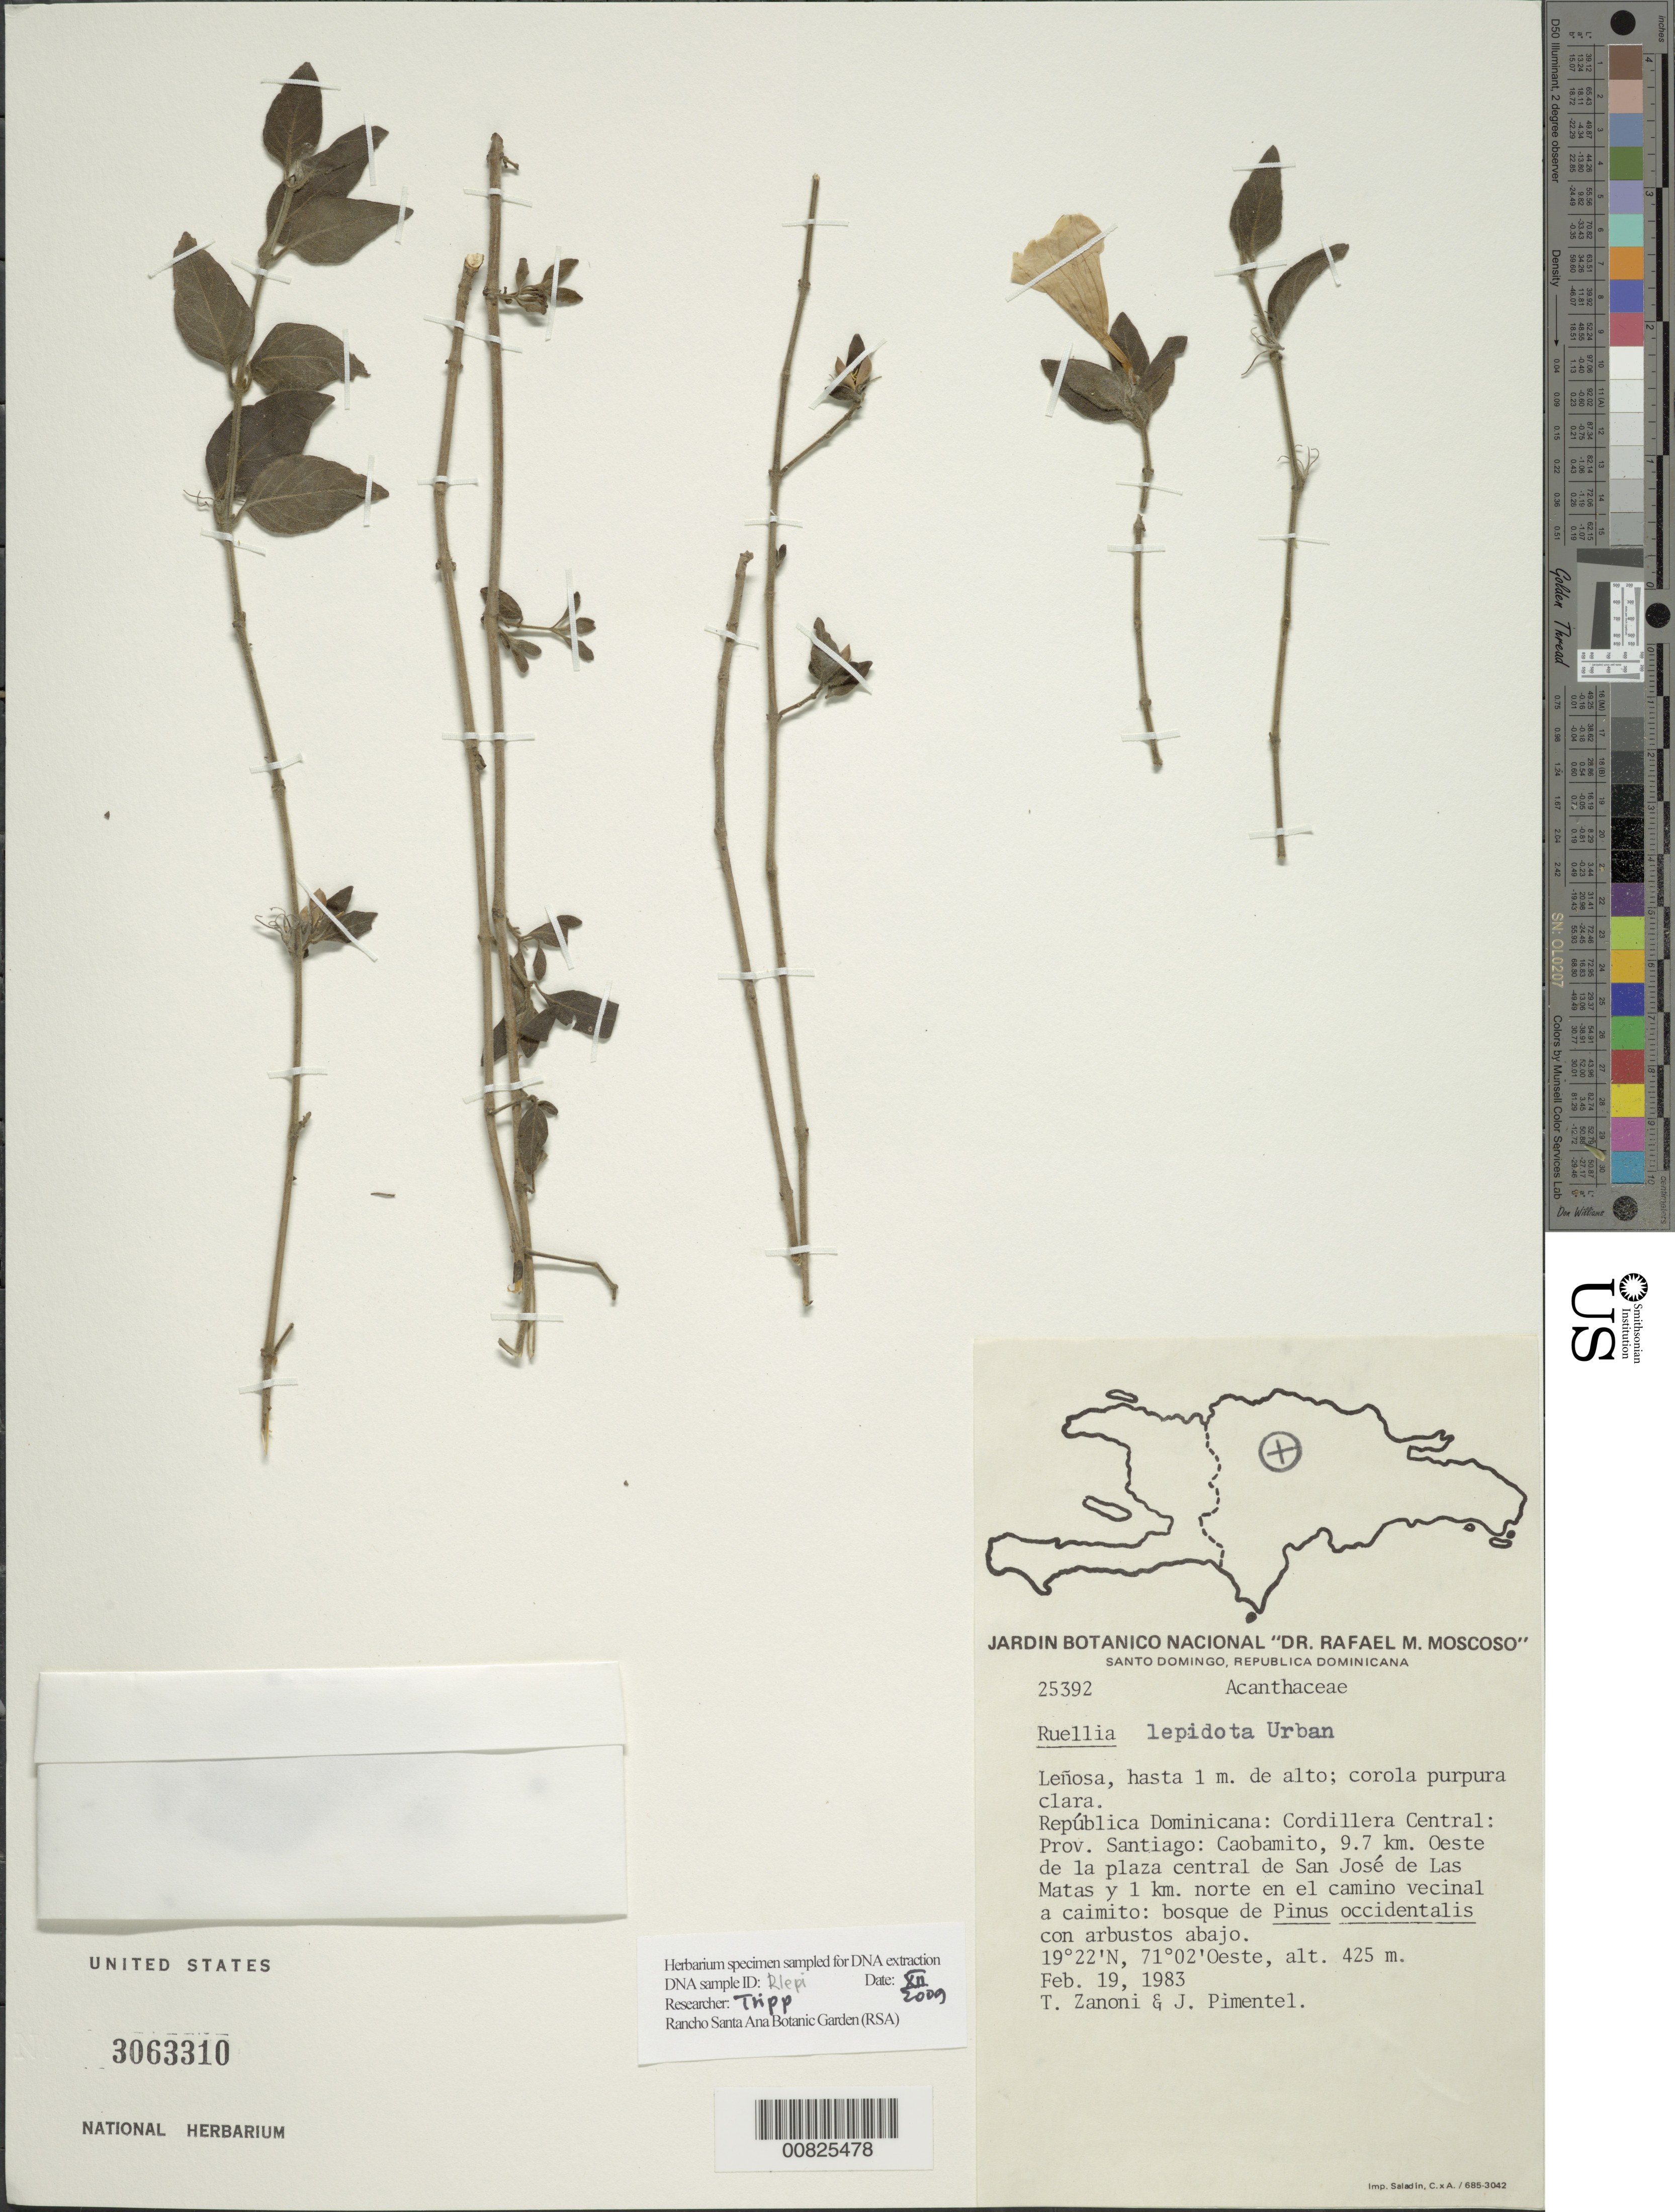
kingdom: Plantae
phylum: Tracheophyta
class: Magnoliopsida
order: Lamiales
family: Acanthaceae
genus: Ruellia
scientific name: Ruellia lepidota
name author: Urb.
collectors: T. A. Zanoni & J. Pimentel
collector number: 25392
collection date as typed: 19 Feb 1983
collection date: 1983-02-19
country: Dominican Republic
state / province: Santiago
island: Hispaniola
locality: Cordillera Central; Caobamito, 9.7 km Oeste de la plaza central de San José de Las Matas y 1 km norte en tl camino vecinal a caimito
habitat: Bosque de Pinus occidentalis con arbustos abajo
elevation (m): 425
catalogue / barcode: US 3063310